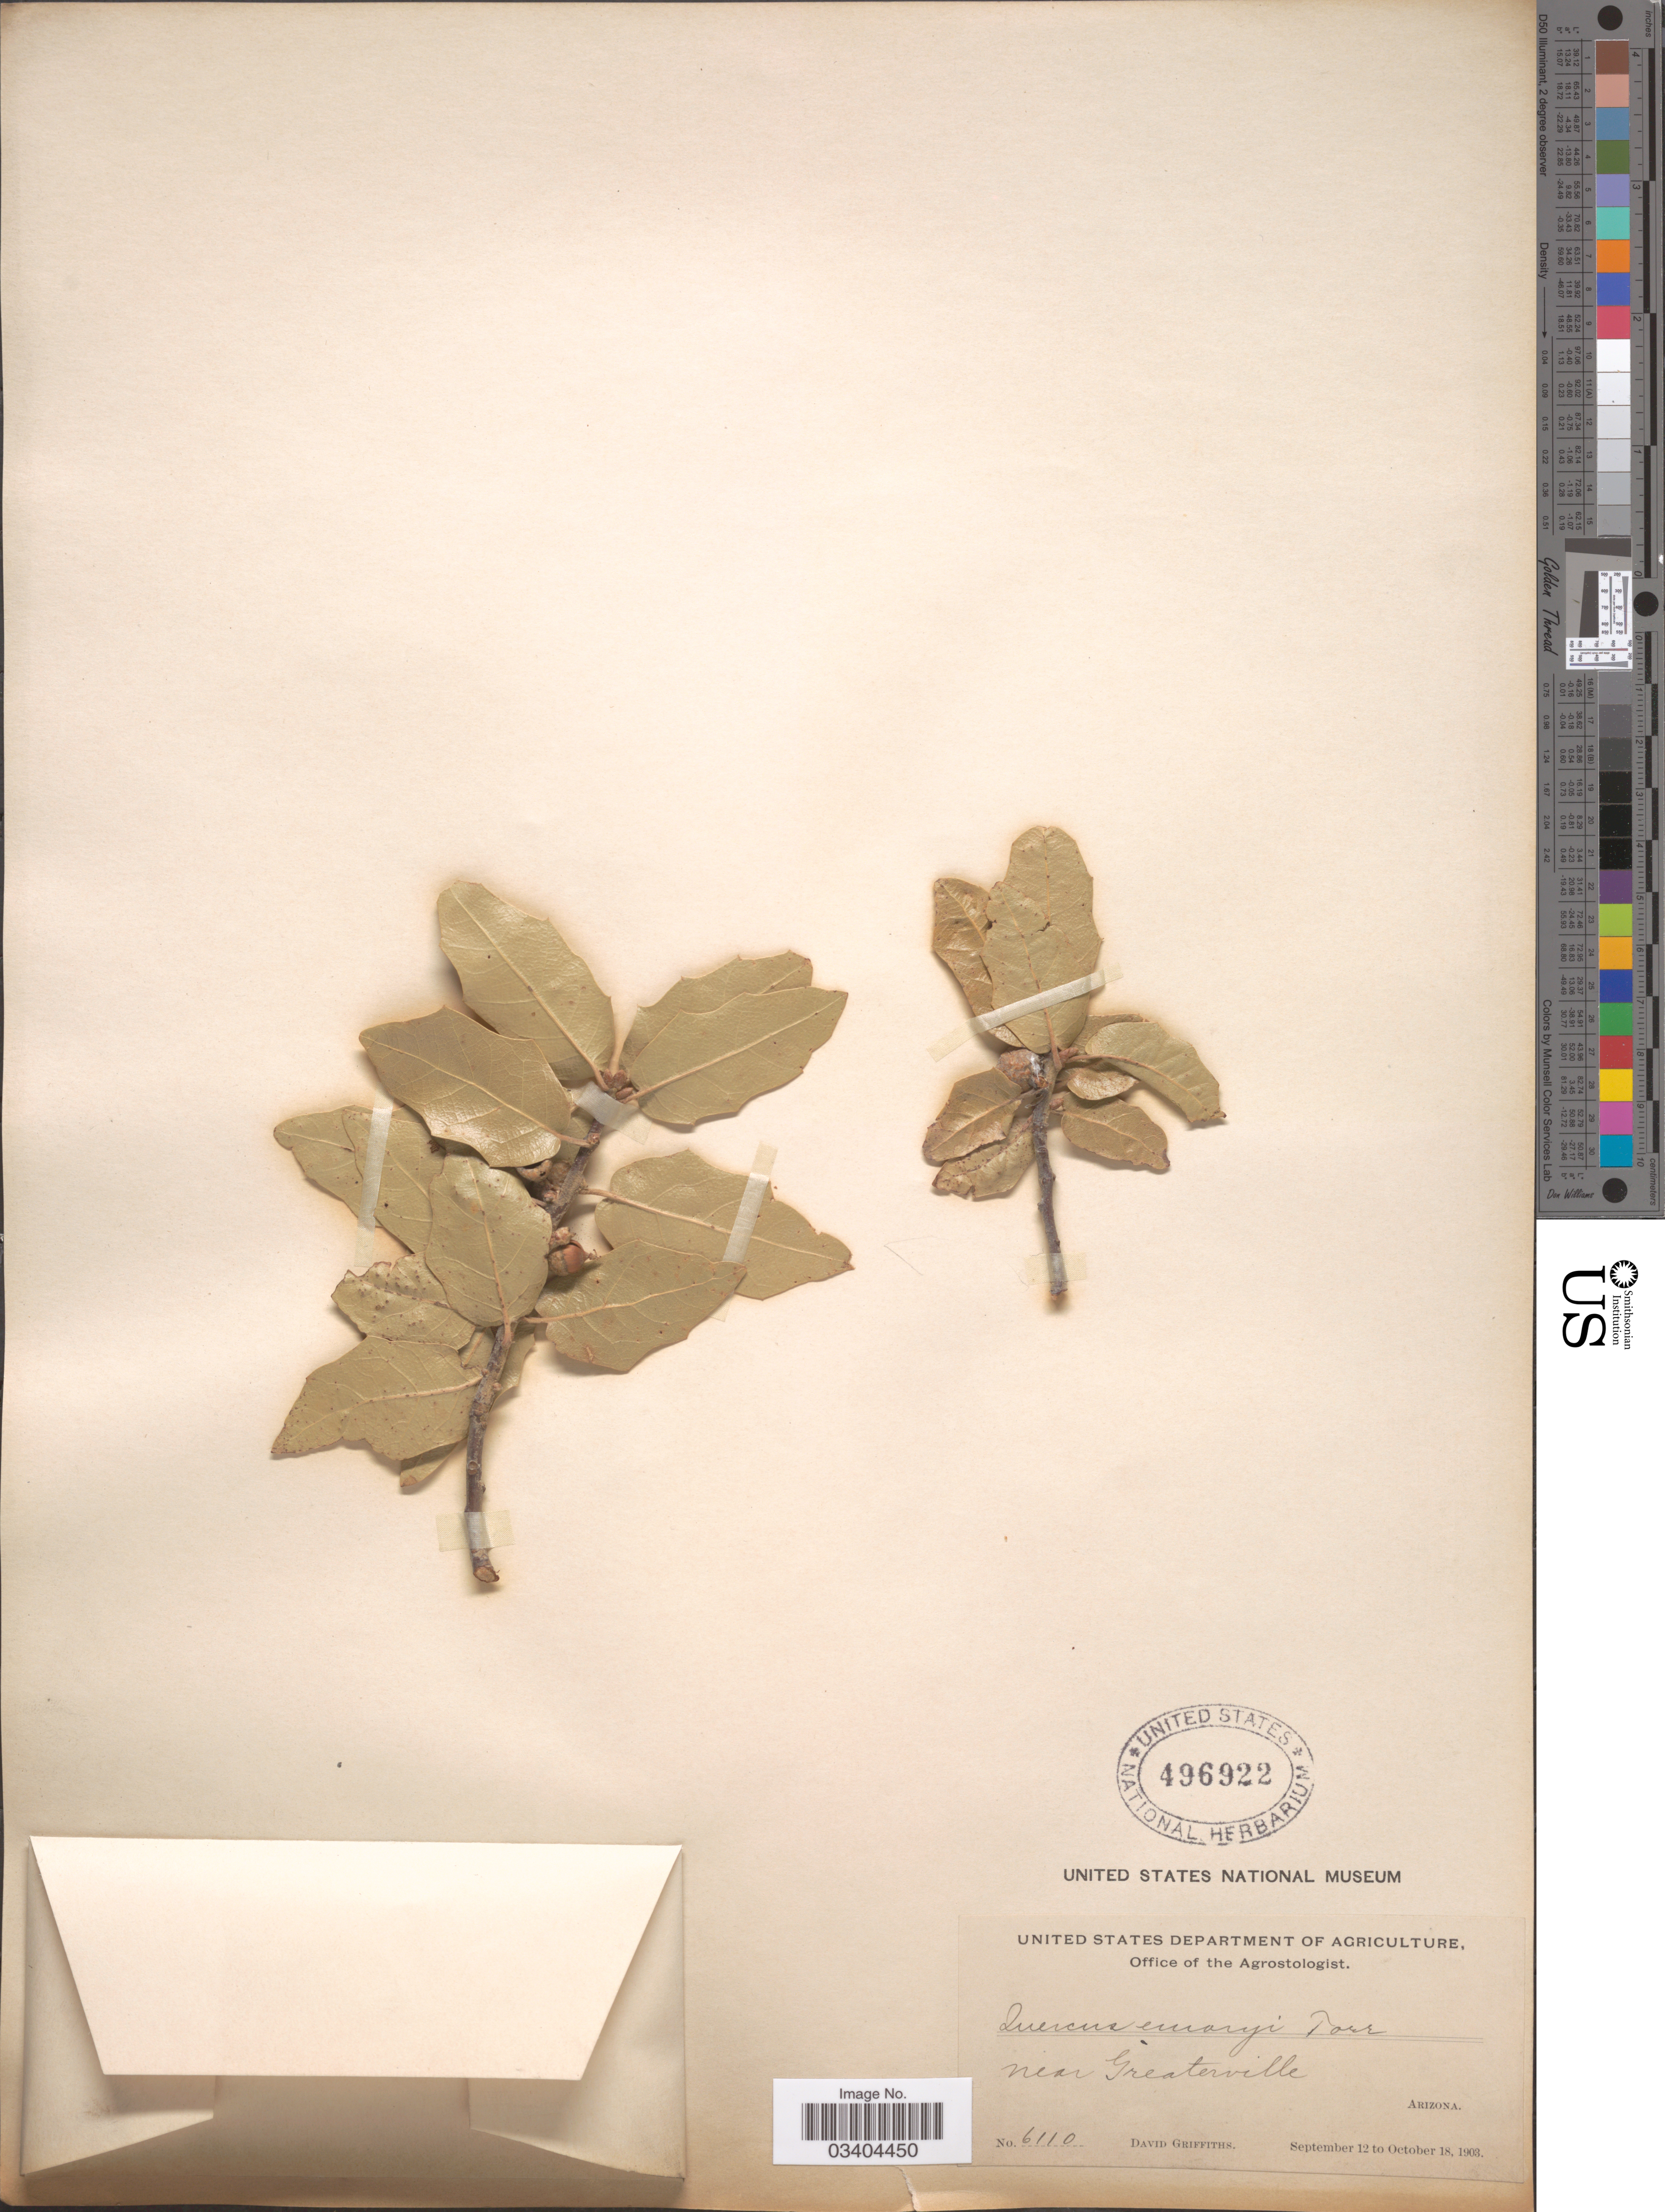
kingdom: Plantae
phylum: Tracheophyta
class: Magnoliopsida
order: Fagales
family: Fagaceae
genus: Quercus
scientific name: Quercus emoryi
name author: Torr. in Emory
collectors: D. Griffiths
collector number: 6110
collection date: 1903-09-12/1903-10-18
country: United States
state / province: Arizona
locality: Near Greaterville.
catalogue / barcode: US 496922